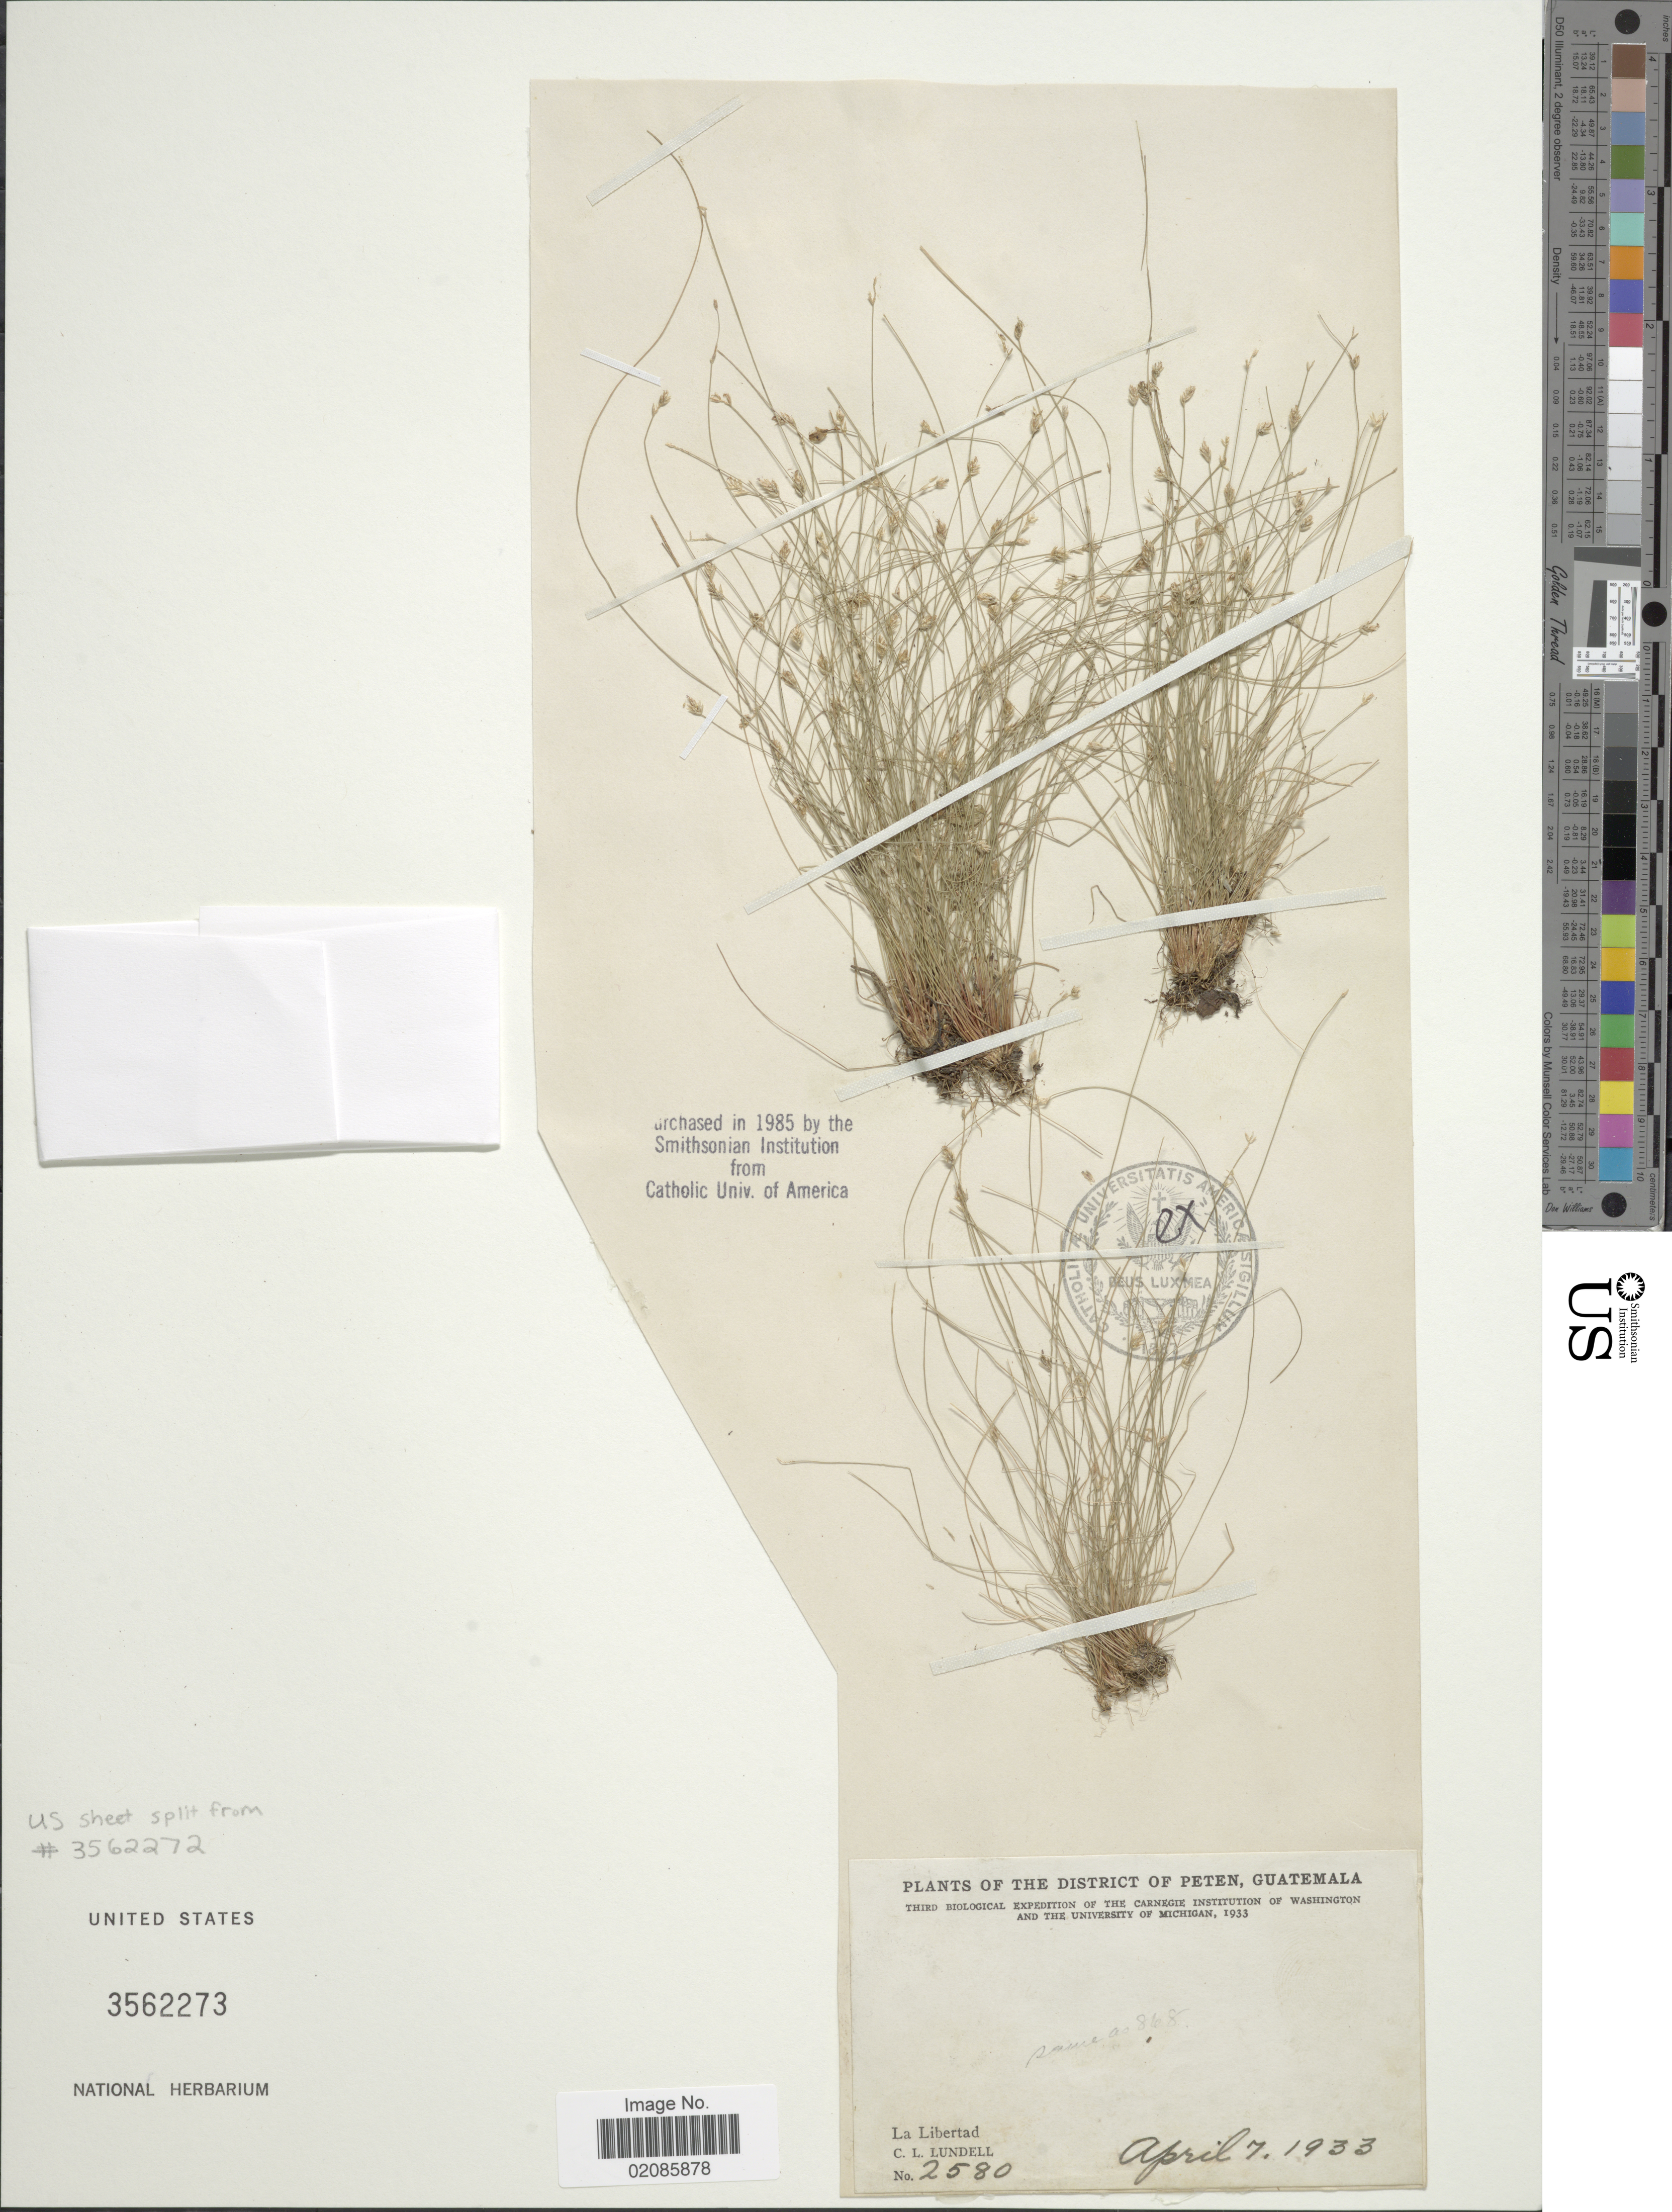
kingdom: Plantae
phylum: Tracheophyta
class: Liliopsida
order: Poales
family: Cyperaceae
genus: Eleocharis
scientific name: Eleocharis sp.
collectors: C. L. Lundell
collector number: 2580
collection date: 1933-04-07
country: Guatemala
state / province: El Petén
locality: District of Peten. La Libertad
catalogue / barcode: US 3562273